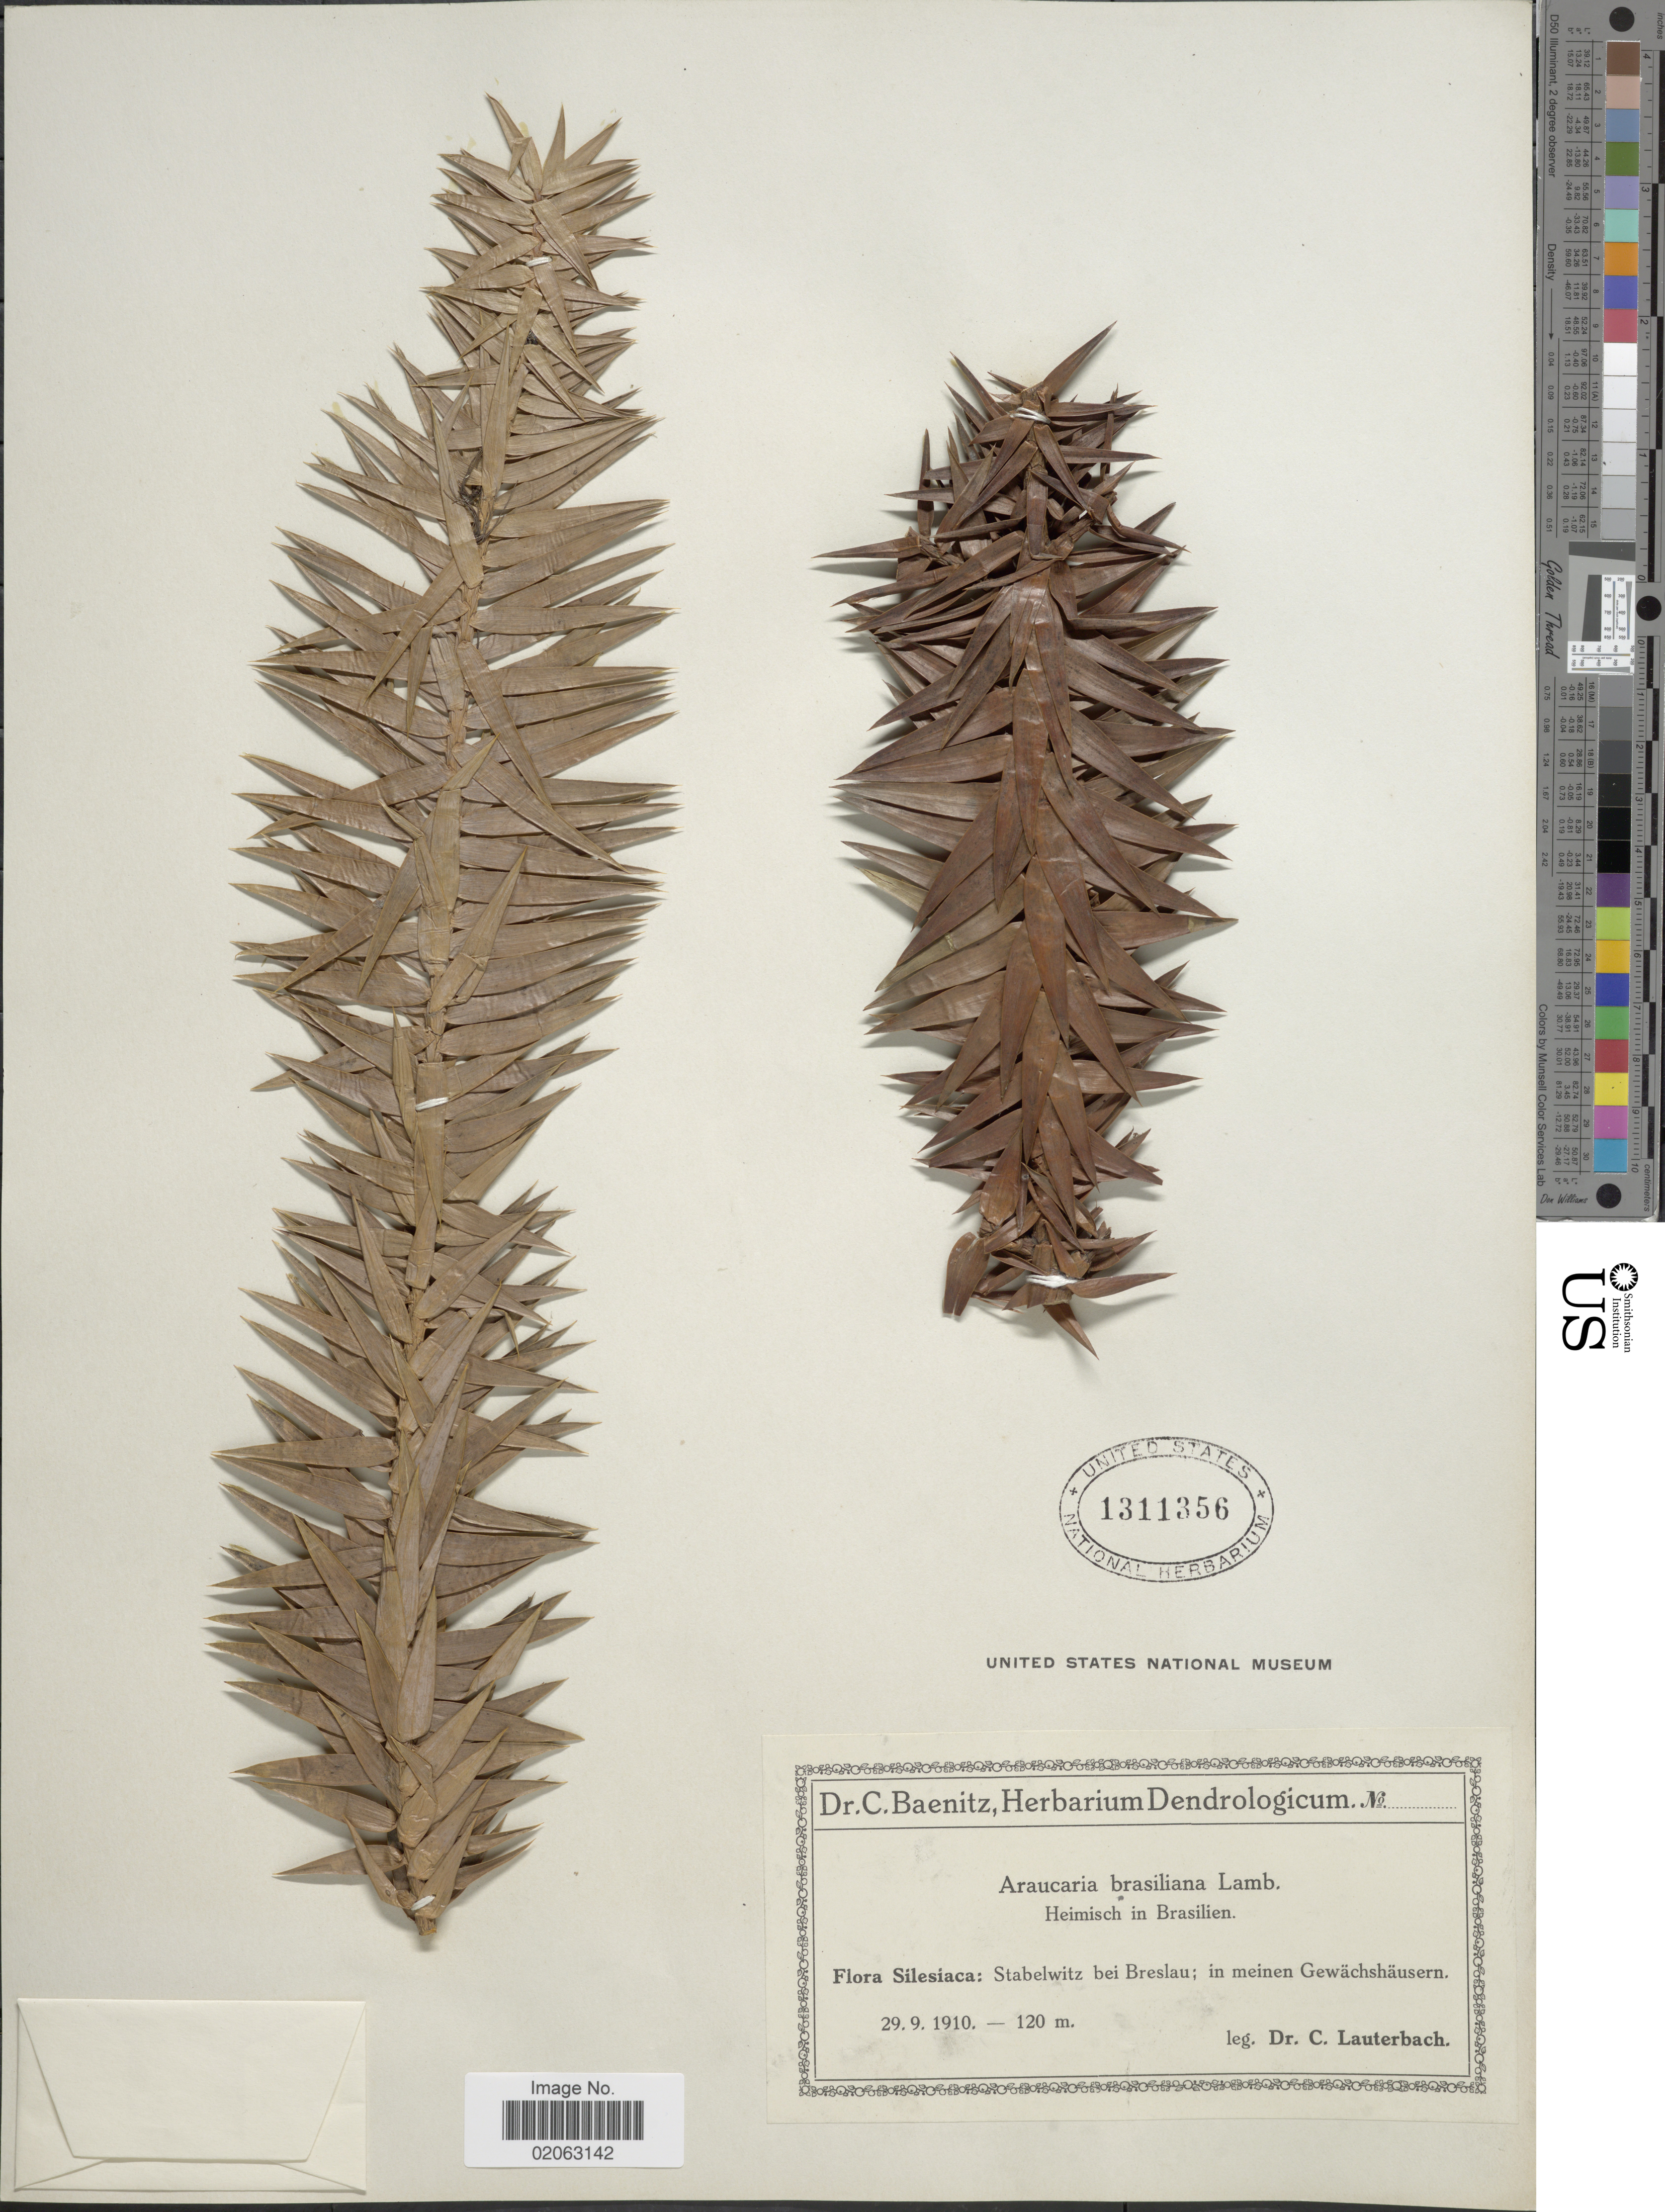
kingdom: Plantae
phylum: Tracheophyta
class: Pinopsida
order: Pinales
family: Araucariaceae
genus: Araucaria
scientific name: Araucaria angustifolia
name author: (Bertol.) Kuntze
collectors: C. A. G. Lauterbach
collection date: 1910-09-29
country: Poland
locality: Silesiaca: Stabelwitz bei Breslau; in meinen Gewäschshäusern.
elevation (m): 120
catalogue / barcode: US 1311356